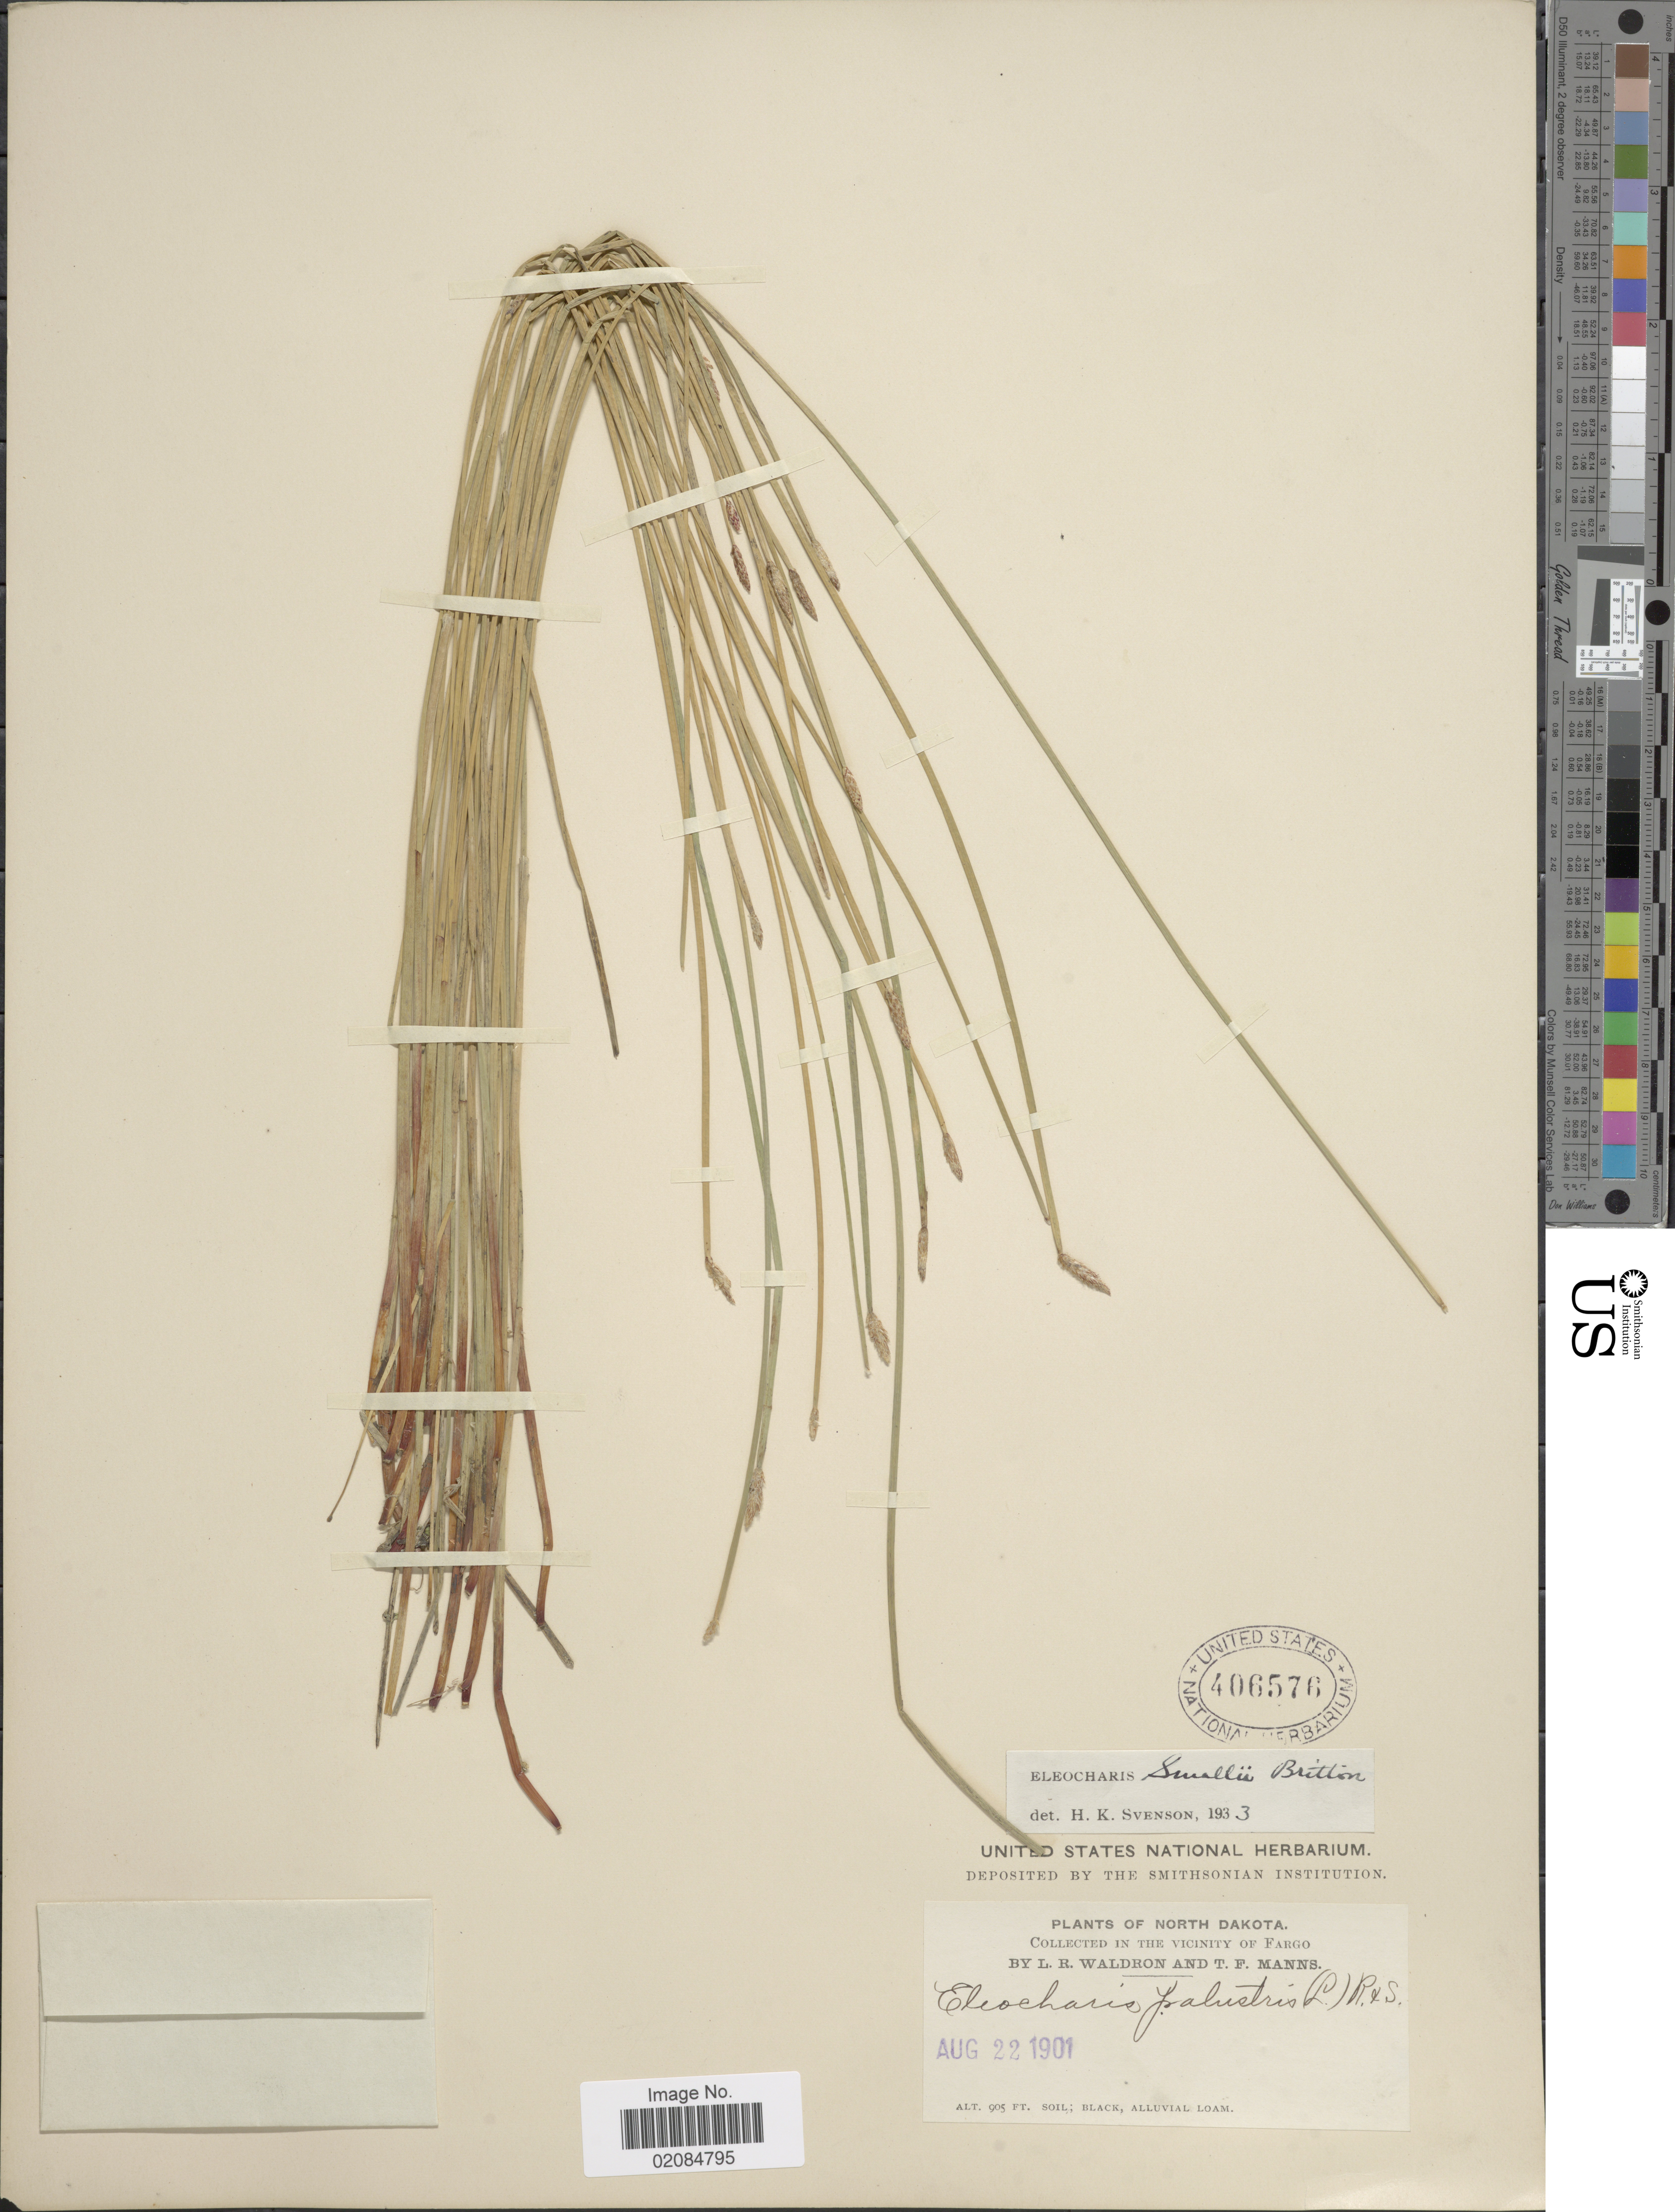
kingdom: Plantae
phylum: Tracheophyta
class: Liliopsida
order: Poales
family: Cyperaceae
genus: Eleocharis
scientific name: Eleocharis palustris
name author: (L.) Roem. & Schult.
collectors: L. Waldron & T. Manns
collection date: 1901-08-22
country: United States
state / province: North Dakota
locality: The vicinity of Fargo.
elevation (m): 276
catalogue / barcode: US 406576